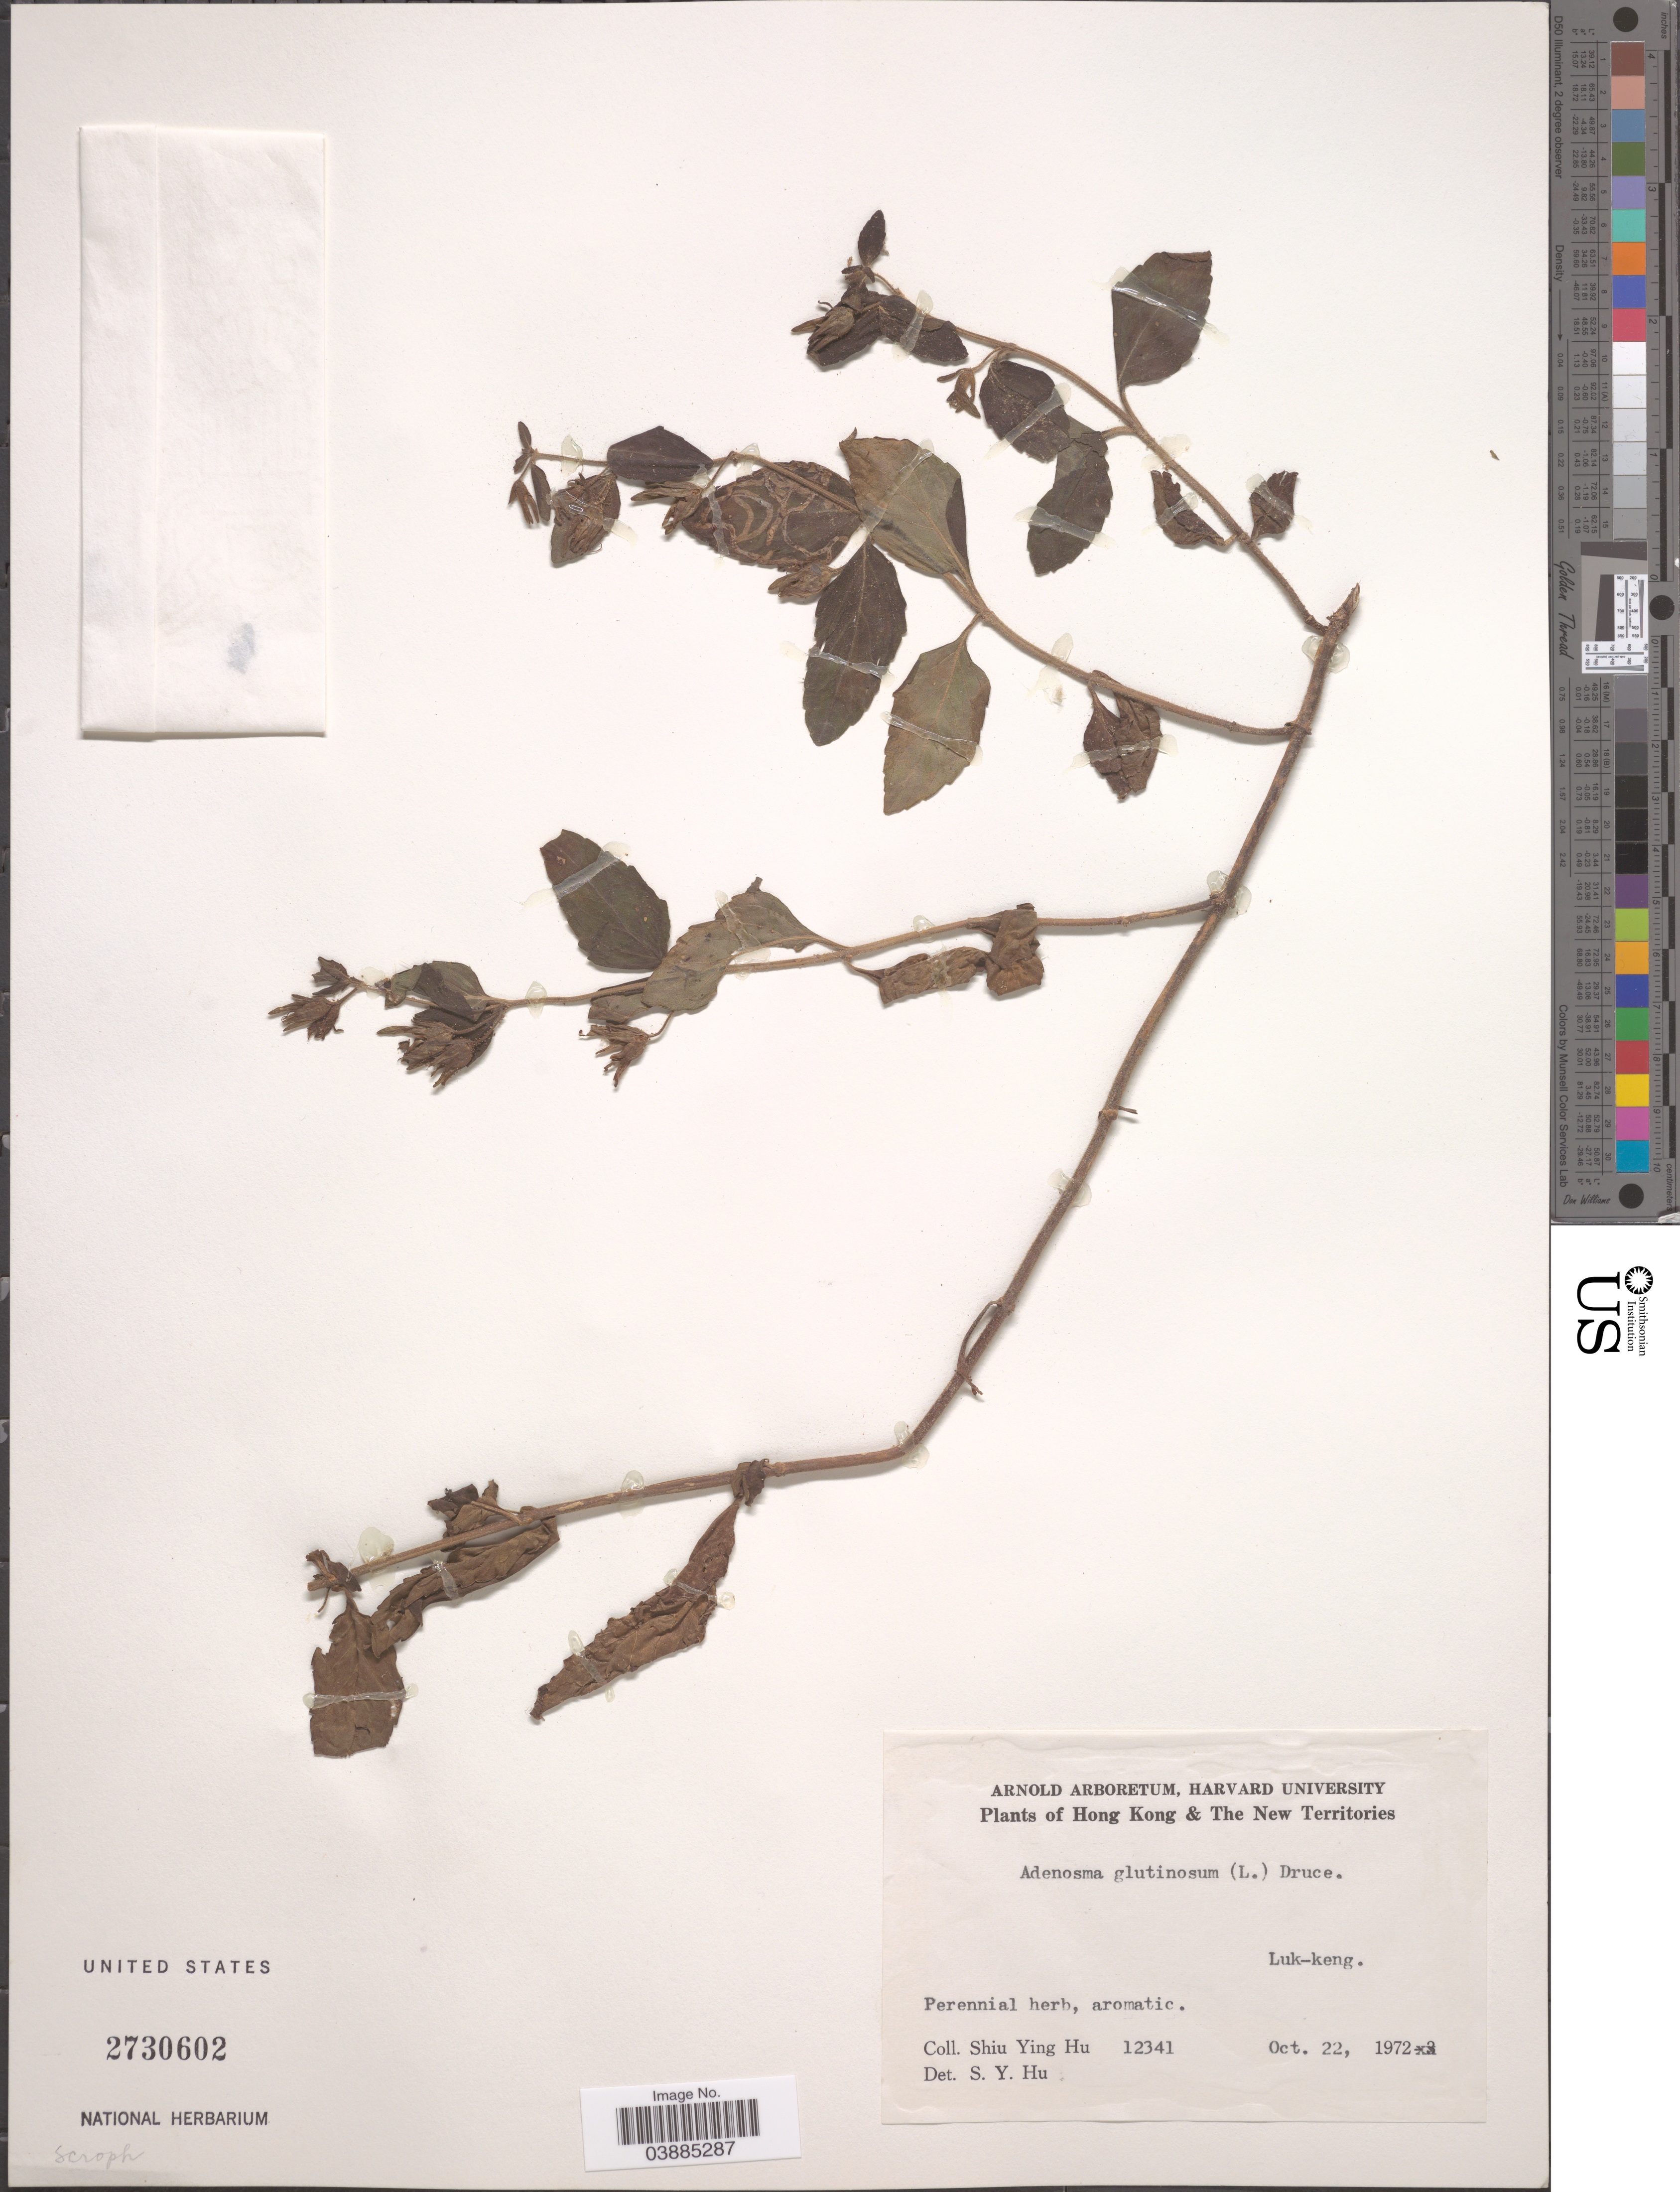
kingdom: Plantae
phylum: Tracheophyta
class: Magnoliopsida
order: Lamiales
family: Plantaginaceae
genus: Adenosma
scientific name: Adenosma glutinosum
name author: (L.) Druce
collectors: S. Y. Hu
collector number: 12341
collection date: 1972-10-22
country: China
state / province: Hong Kong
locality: The New Territories. Luk-keng.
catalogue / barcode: US 2730602